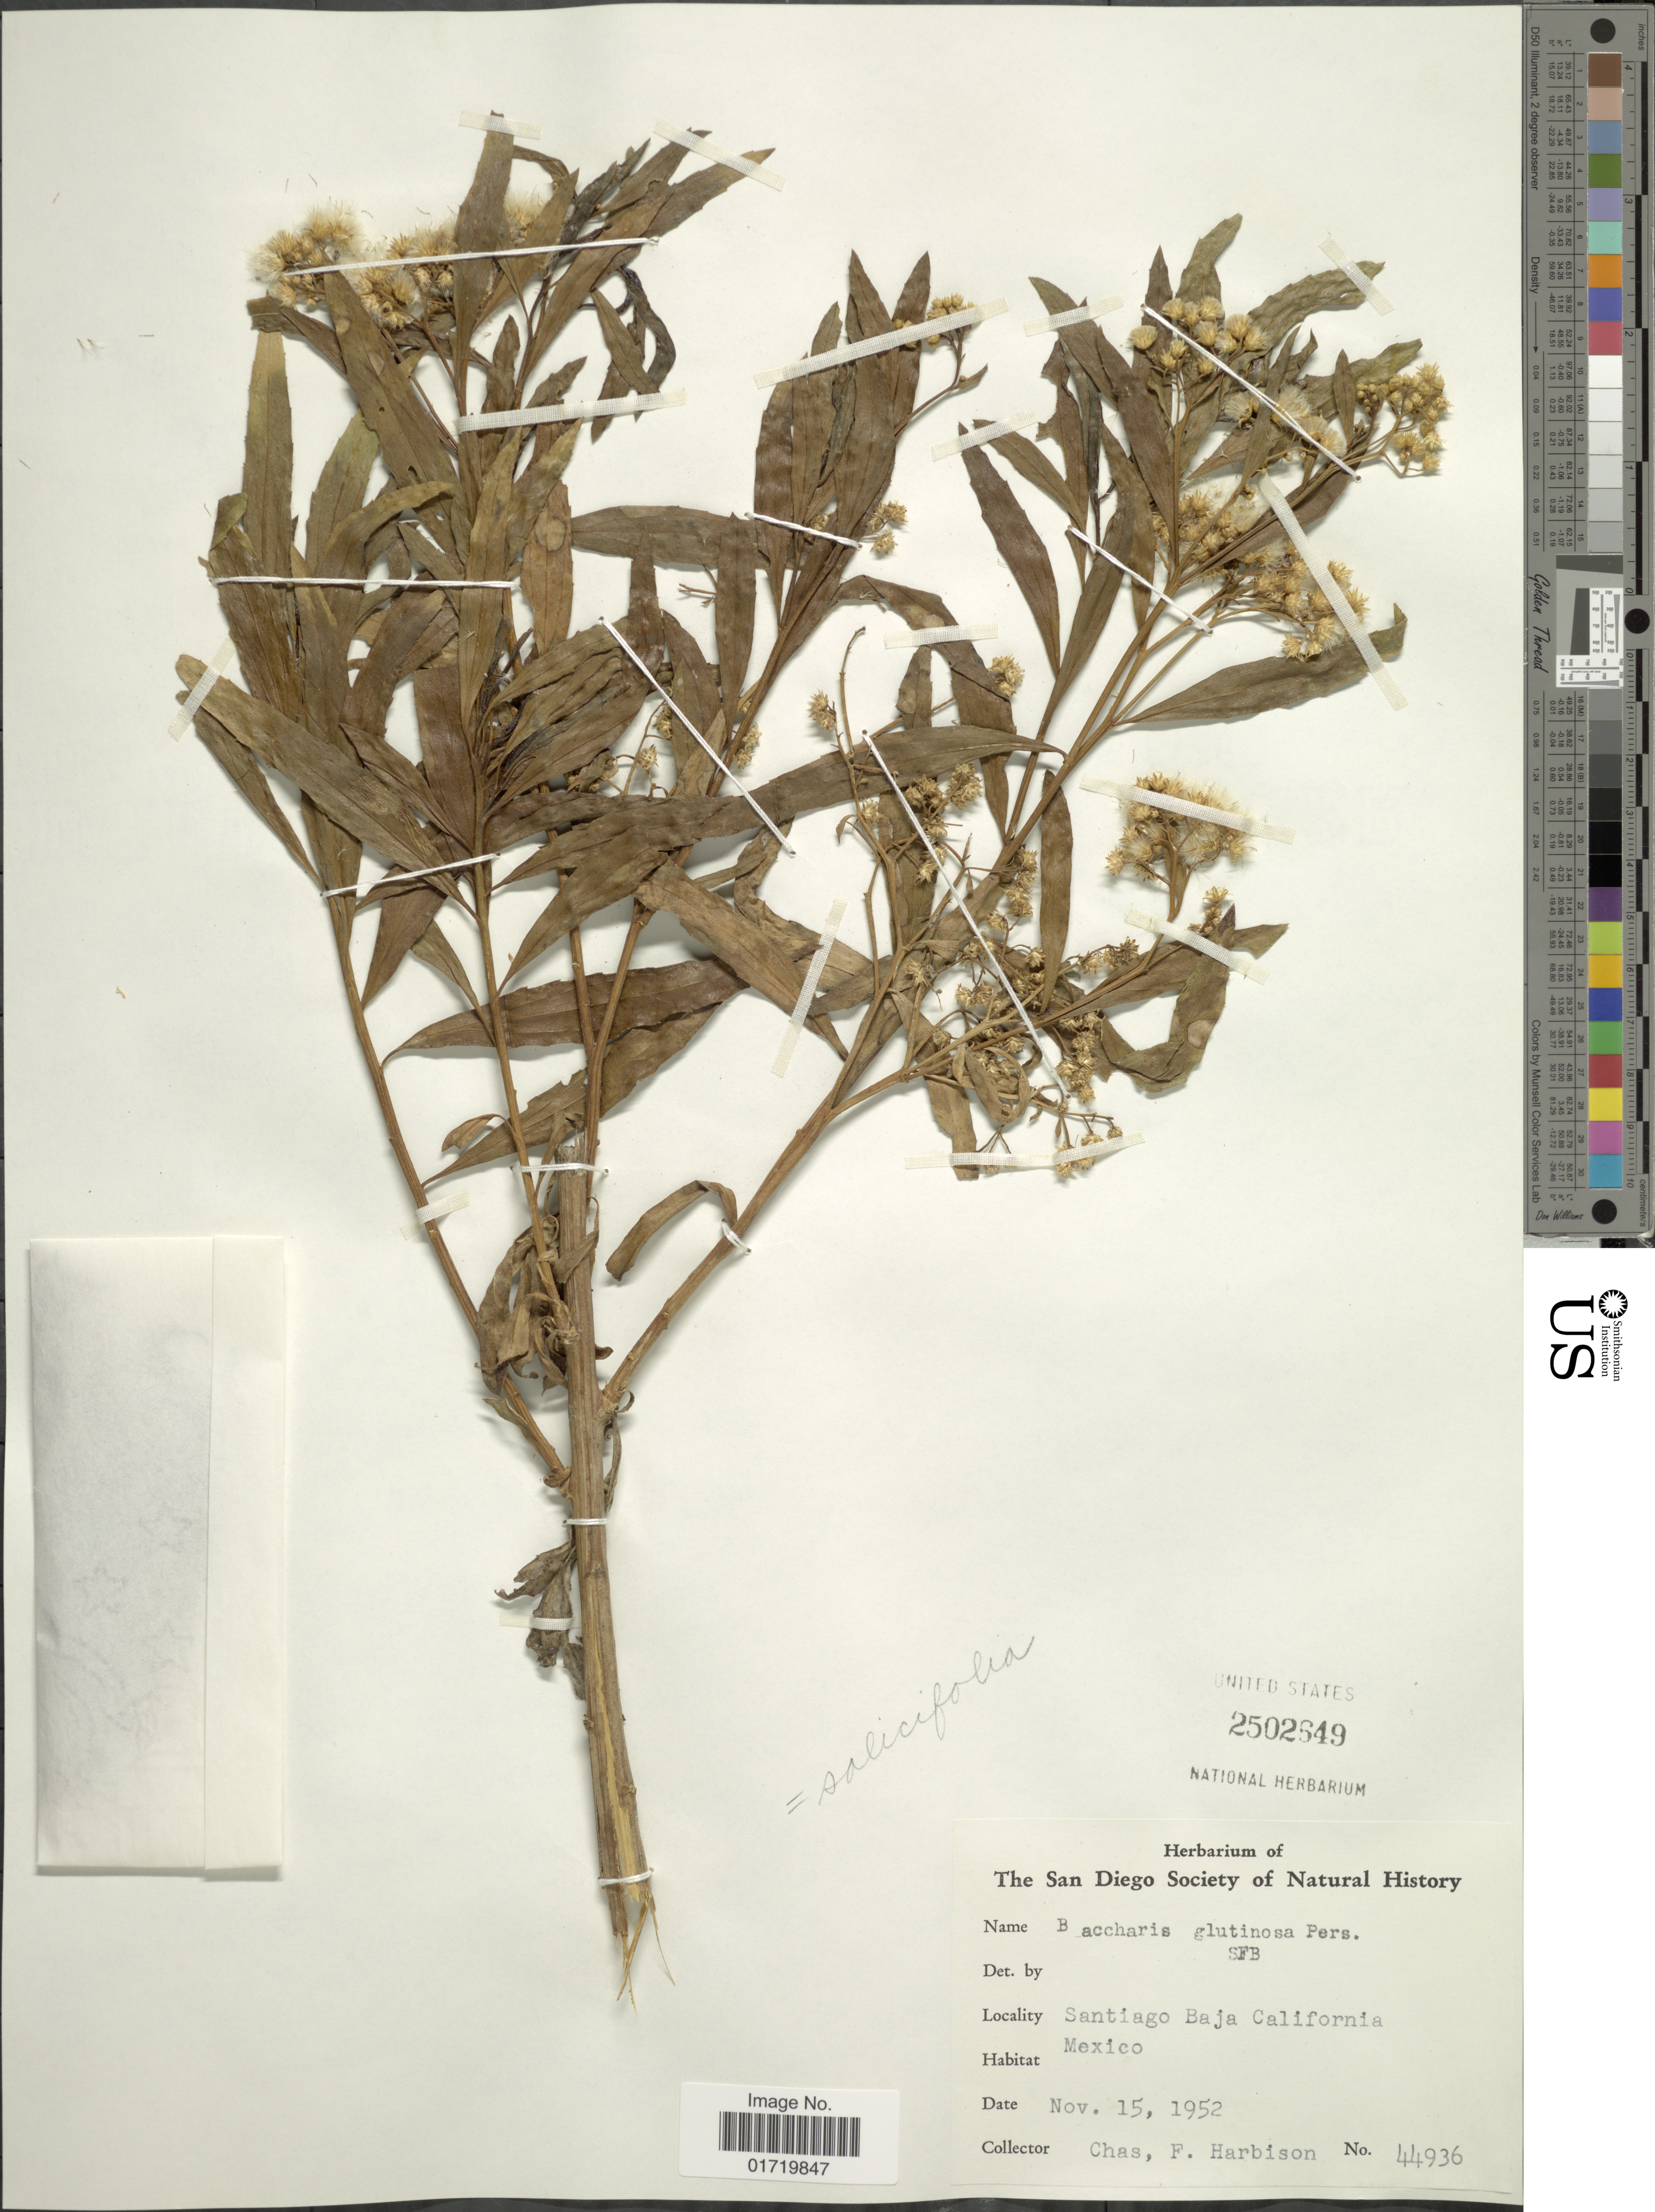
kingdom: Plantae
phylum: Tracheophyta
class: Magnoliopsida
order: Asterales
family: Asteraceae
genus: Baccharis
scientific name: Baccharis salicifolia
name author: (Ruiz & Pav.) Pers.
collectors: C. F. Harbison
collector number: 44936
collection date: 1952-11-15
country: Mexico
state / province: Baja California Sur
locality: Santiago Baja California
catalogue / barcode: US 2502649